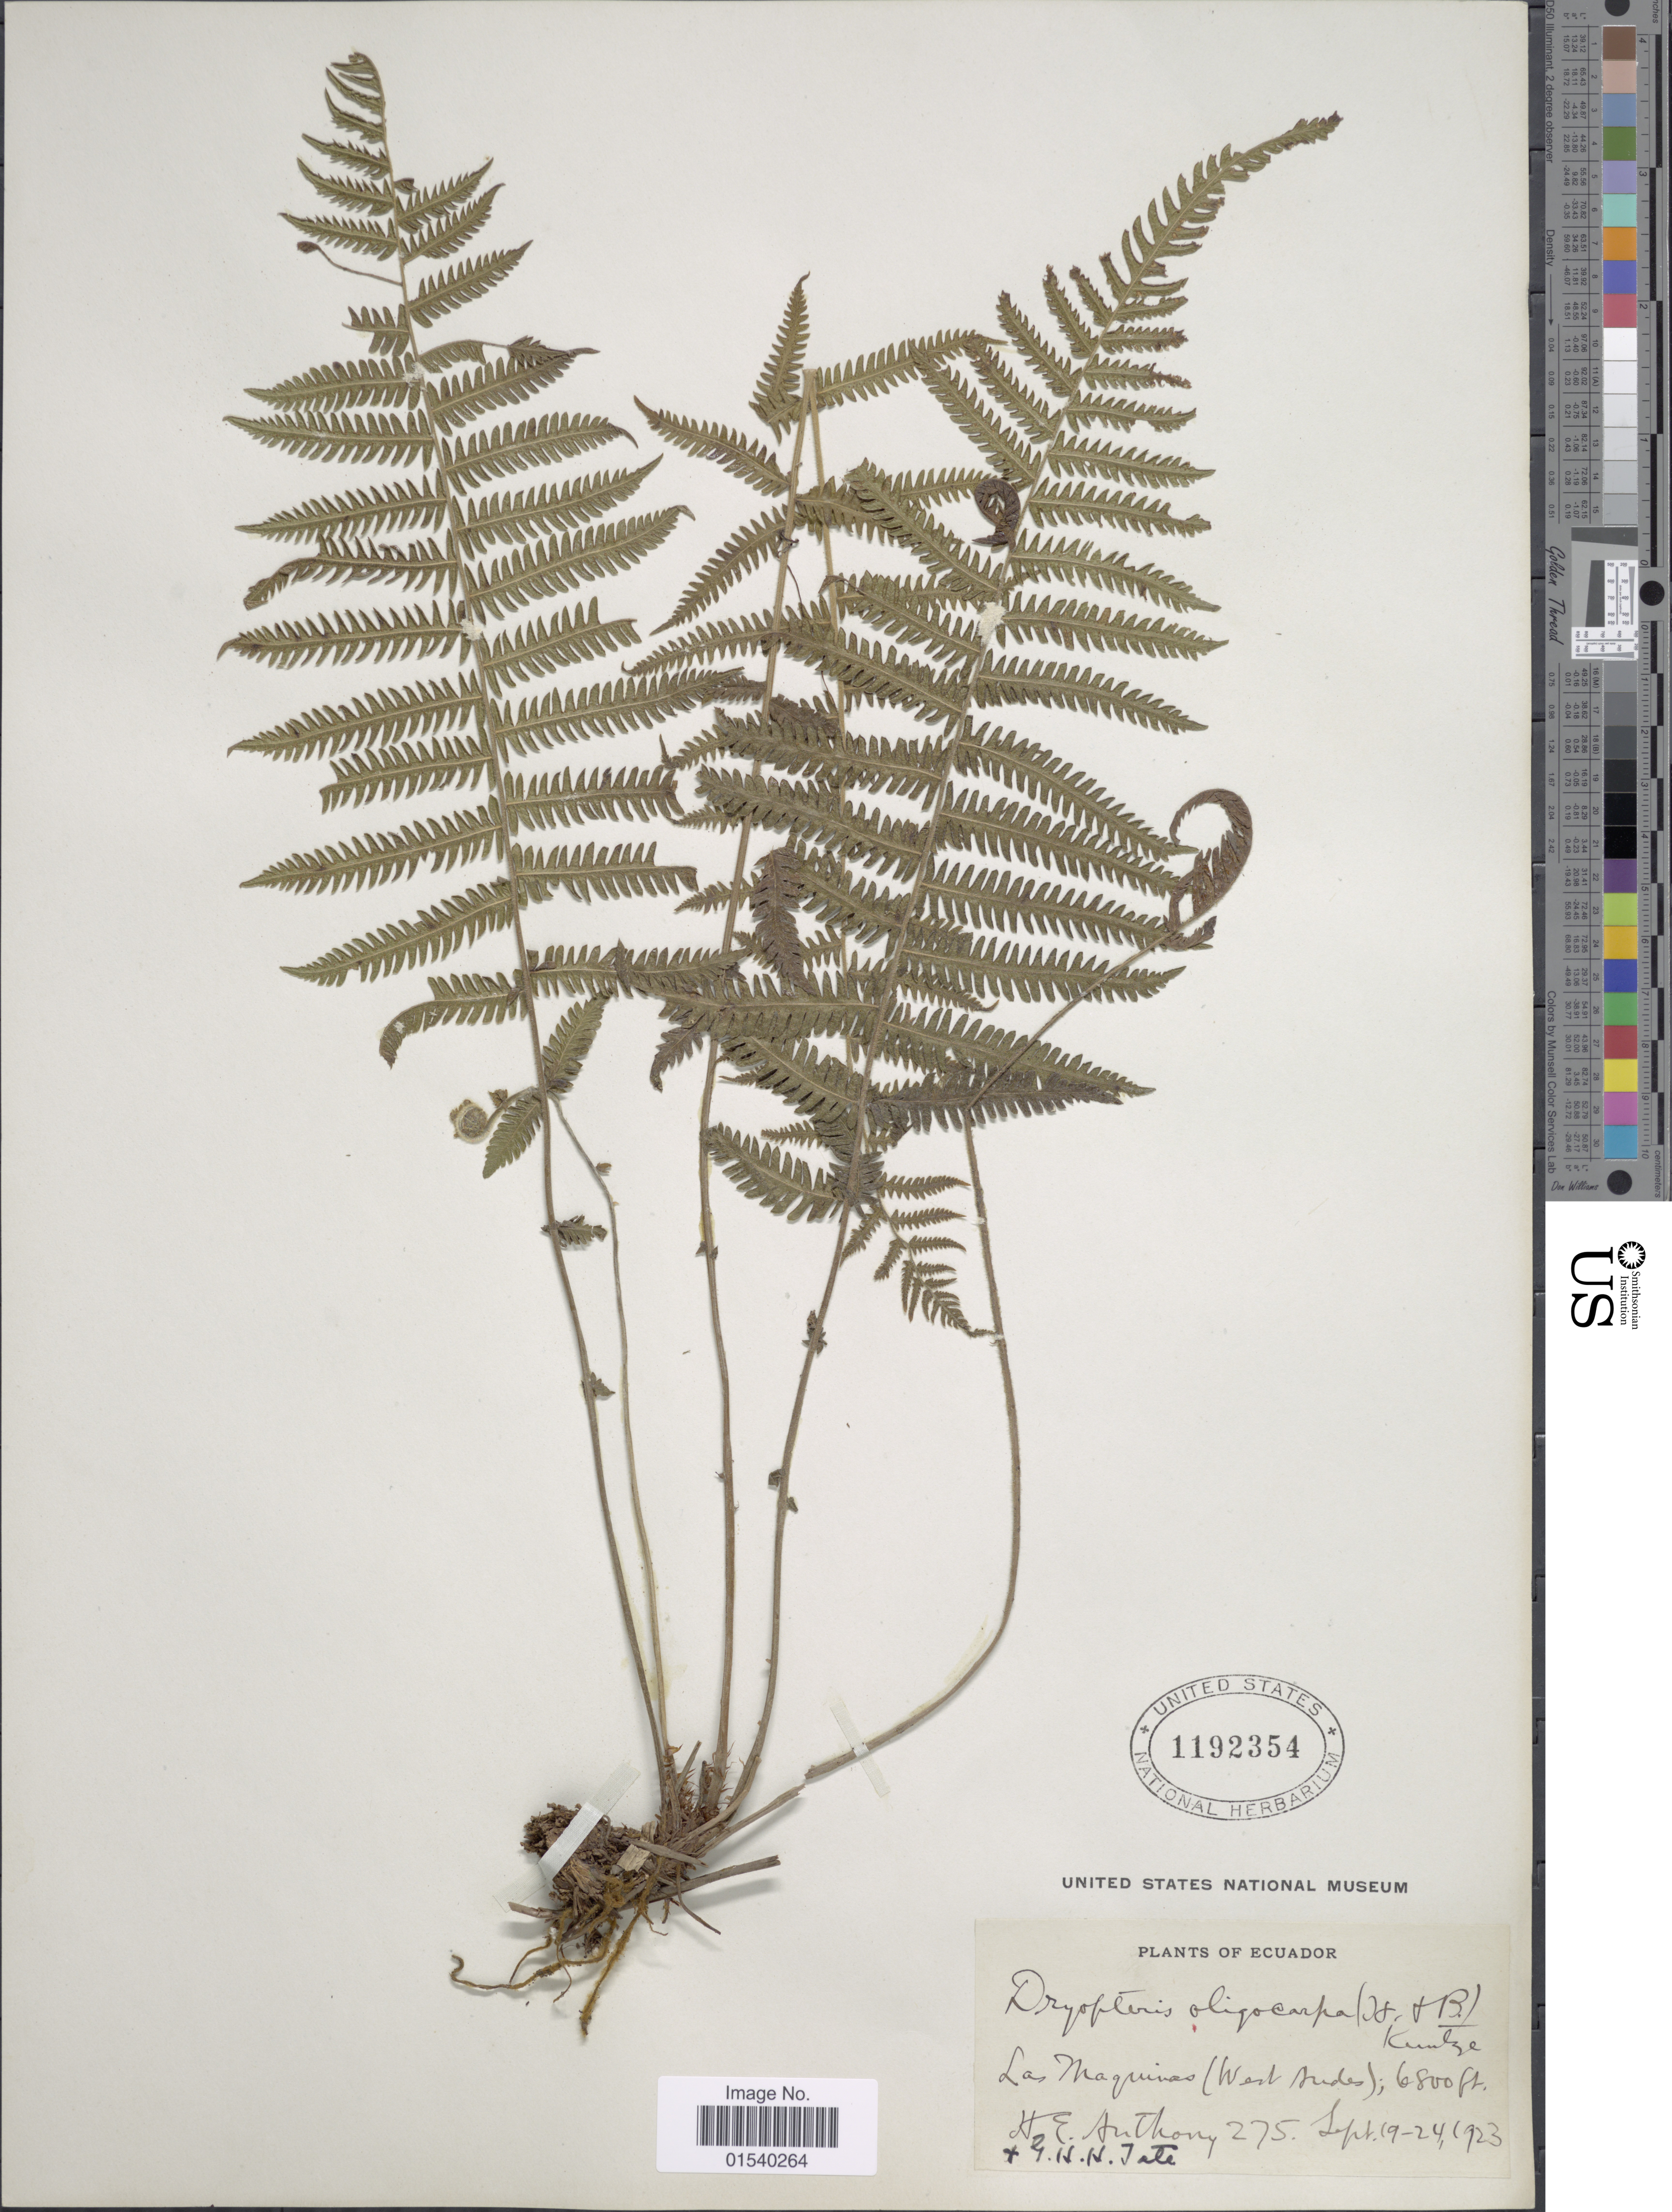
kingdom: Plantae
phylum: Tracheophyta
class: Polypodiopsida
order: Polypodiales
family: Thelypteridaceae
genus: Amauropelta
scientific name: Amauropelta oligocarpa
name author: (Humb. & Bonpl. ex Willd.) Pic. Serm.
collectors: H. E. Anthony & G. H. H.Tate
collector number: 275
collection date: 1923-09-19/1923-09-24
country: Ecuador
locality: Las Maquinas (West Sides)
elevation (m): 2073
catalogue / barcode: US 1192354